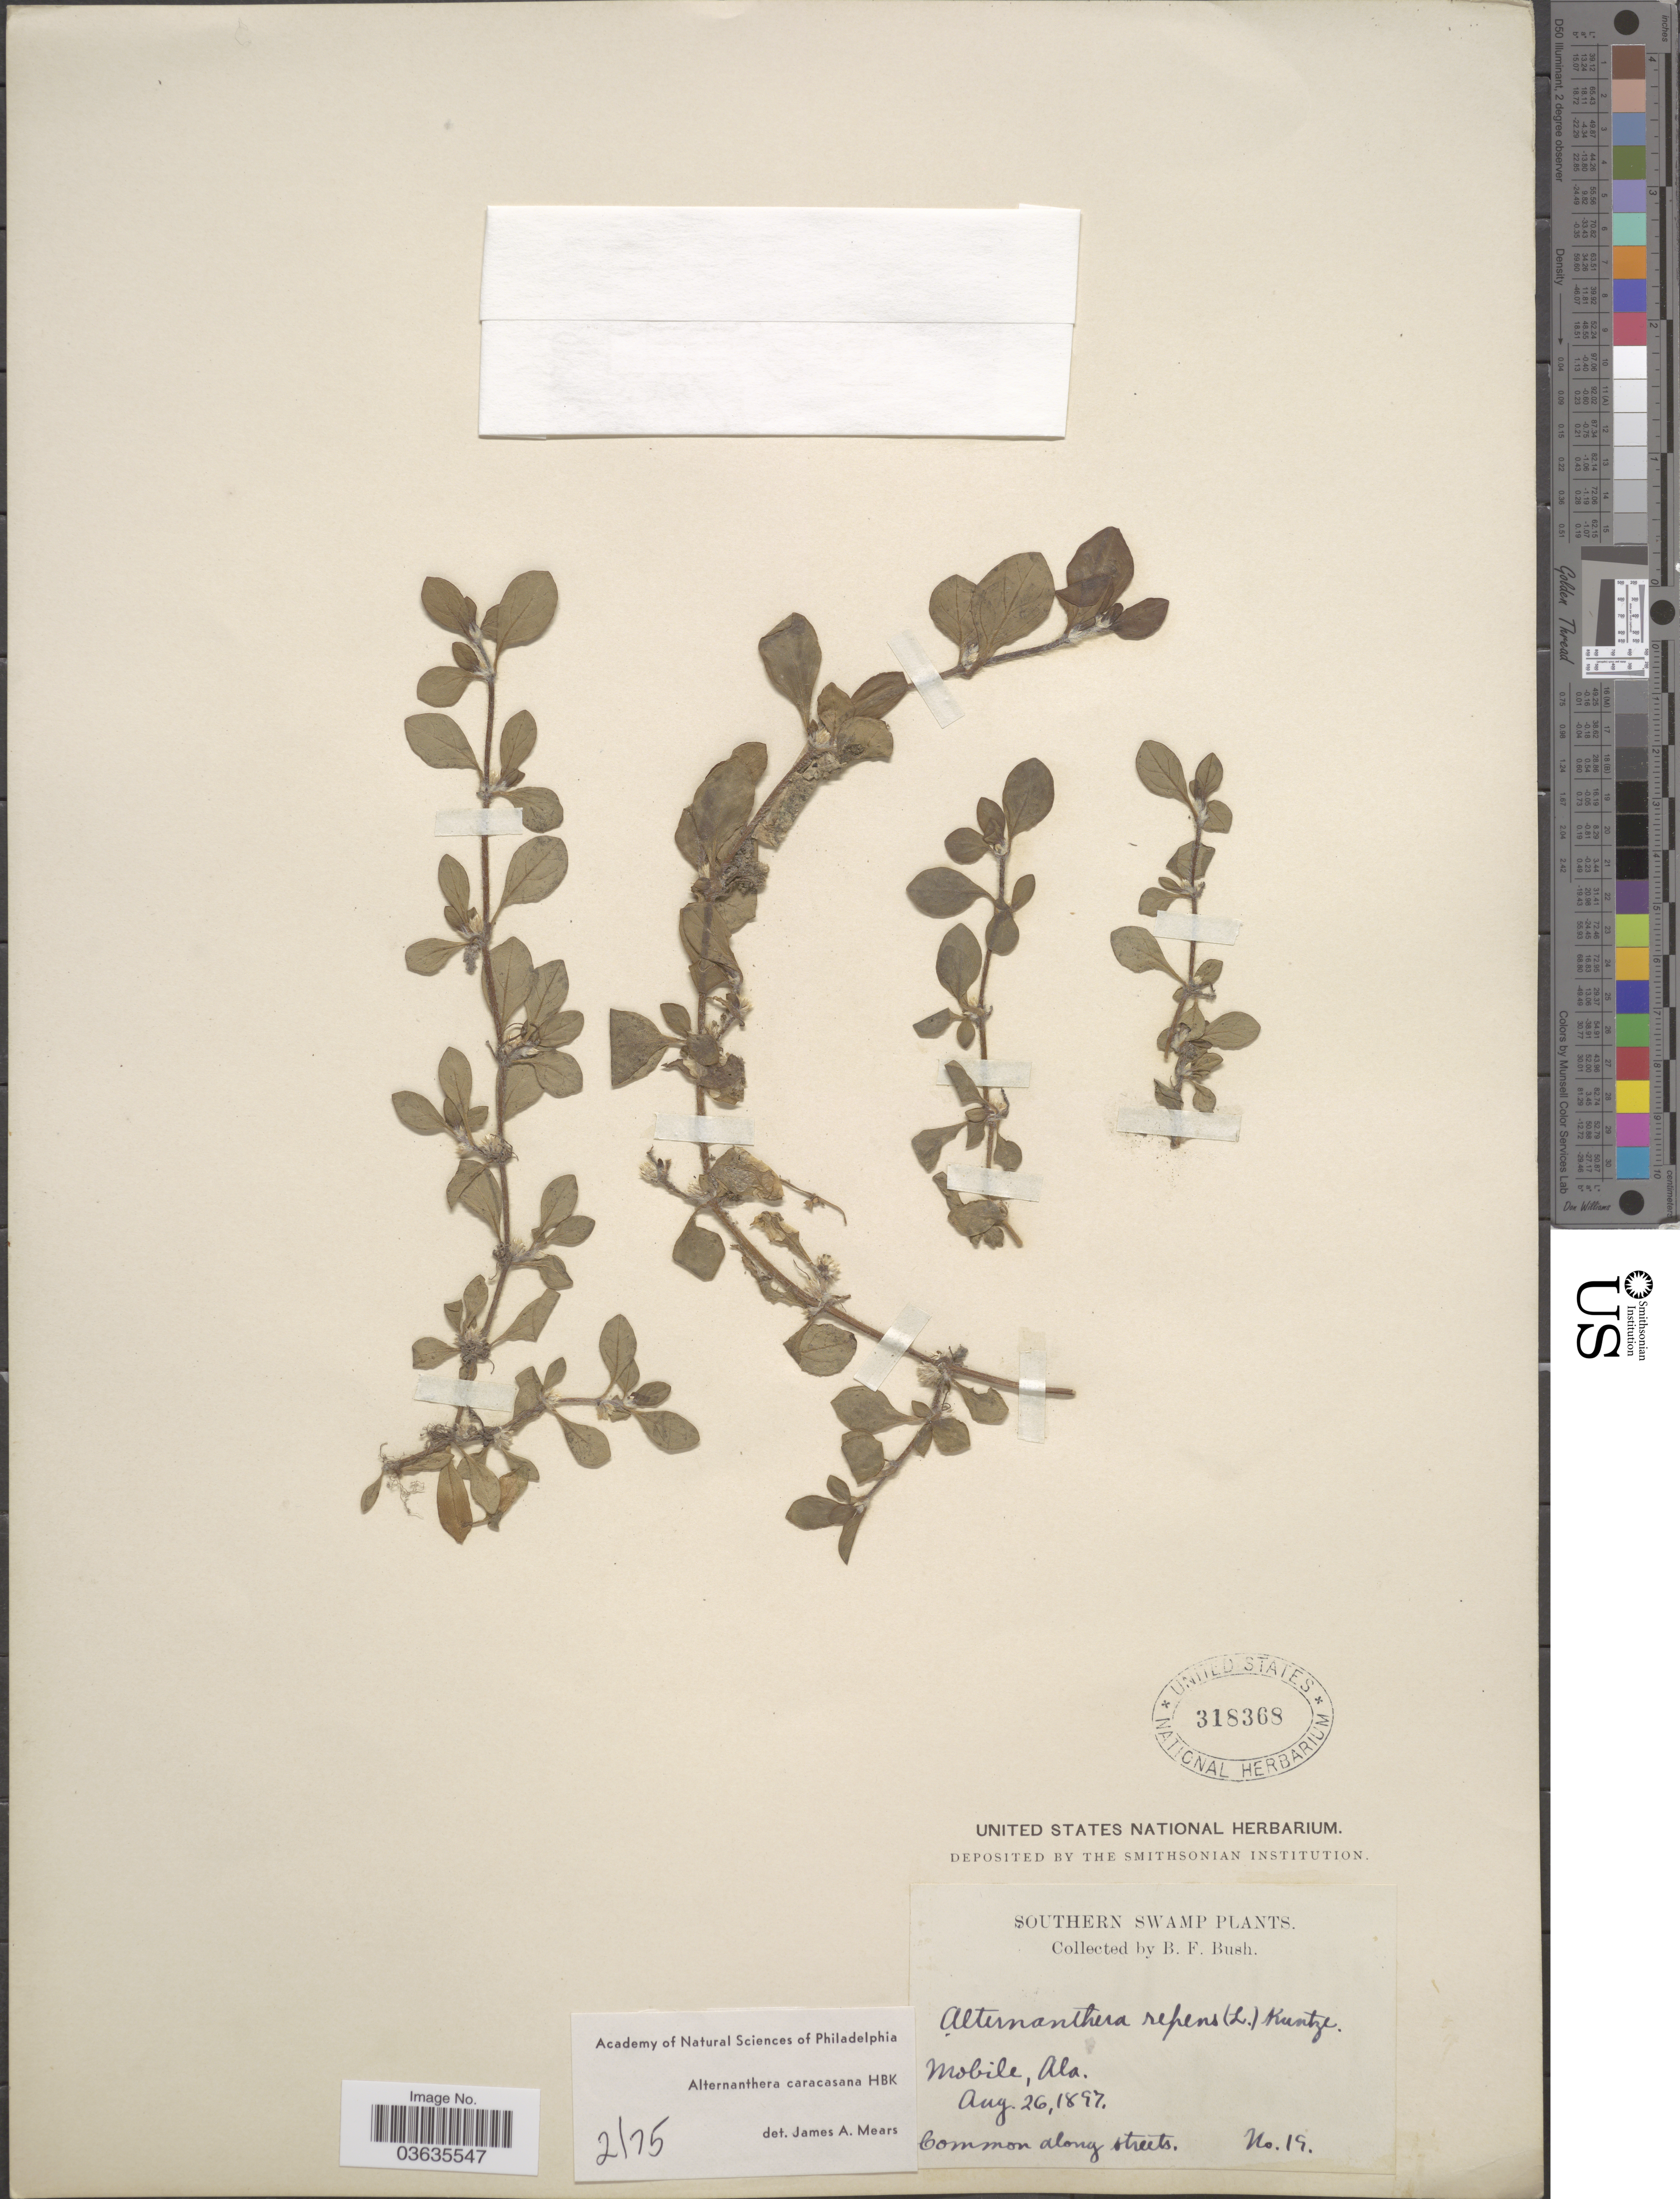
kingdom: Plantae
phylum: Tracheophyta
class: Magnoliopsida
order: Caryophyllales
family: Amaranthaceae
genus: Alternanthera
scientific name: Alternanthera caracasana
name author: Kunth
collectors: B. F. Bush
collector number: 19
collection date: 1897-08-26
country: United States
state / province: Alabama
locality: Southern Swamp. Mobile.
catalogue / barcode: US 318368